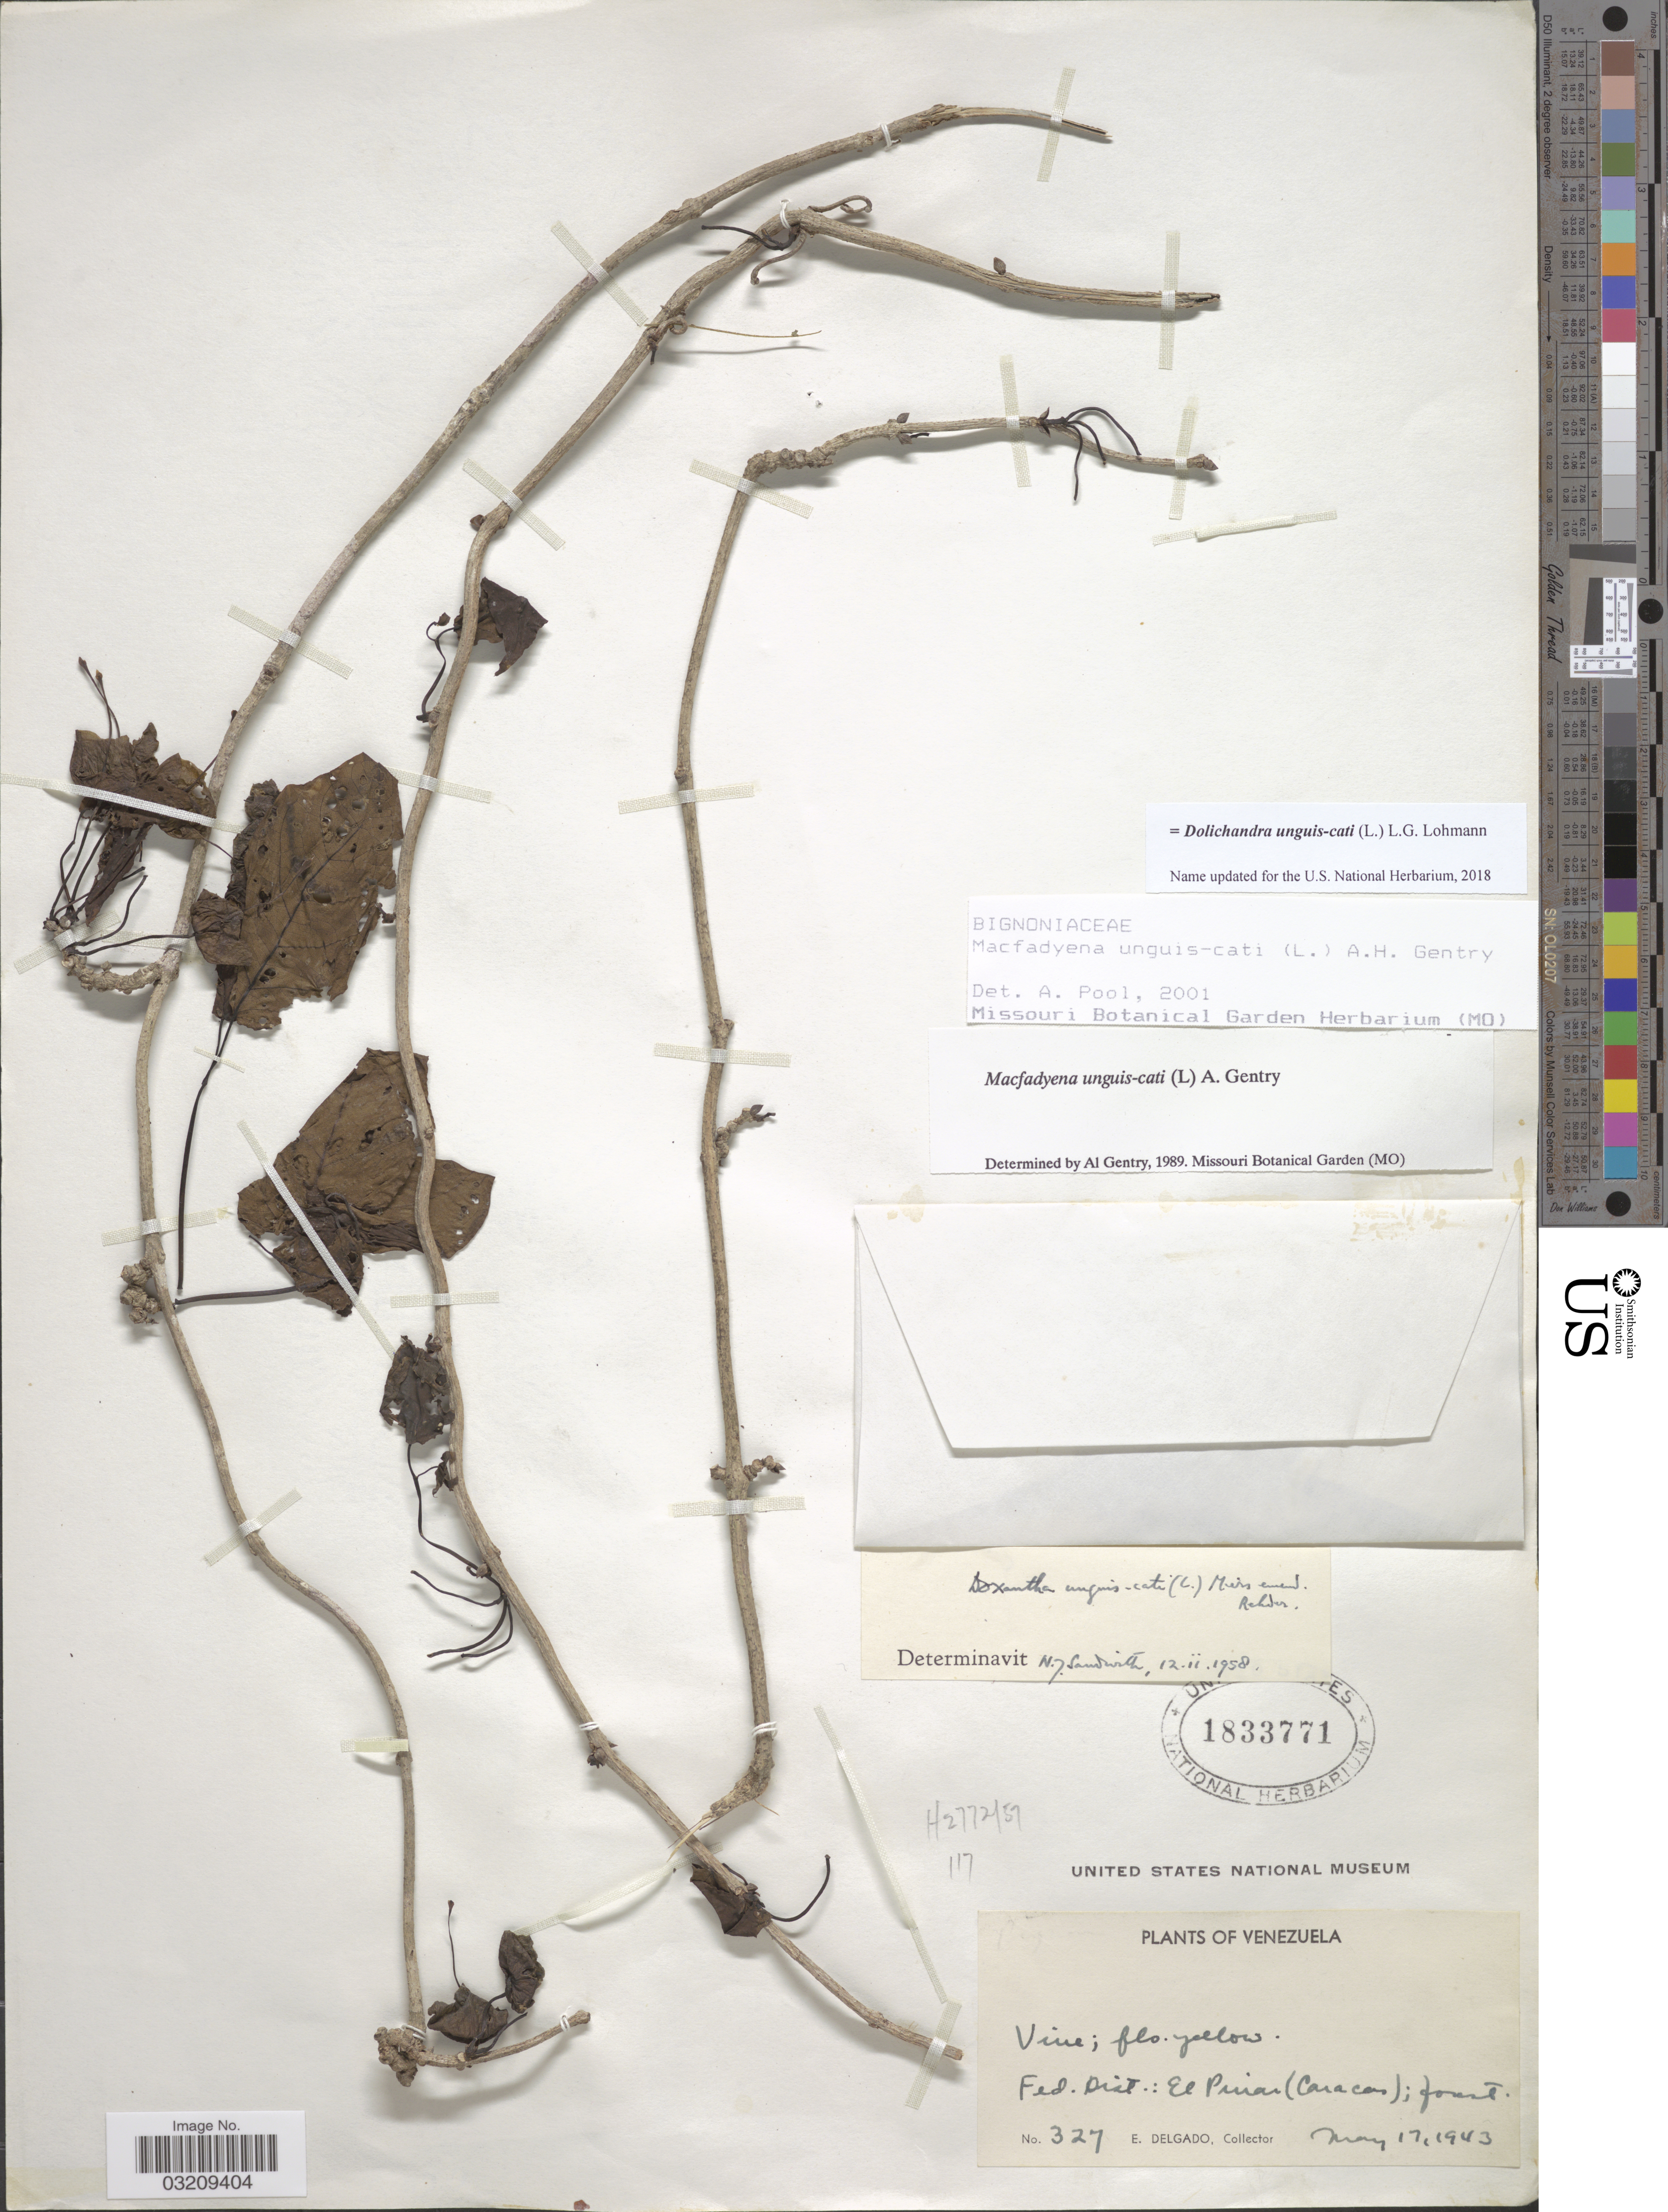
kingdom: Plantae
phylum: Tracheophyta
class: Magnoliopsida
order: Lamiales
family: Bignoniaceae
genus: Dolichandra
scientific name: Dolichandra unguis-cati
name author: (L.) L.G. Lohmann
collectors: E. Delgado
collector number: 327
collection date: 1943-05-17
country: Venezuela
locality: Fed. Dist.: El Pinar (Caracas).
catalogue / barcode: US 1833771